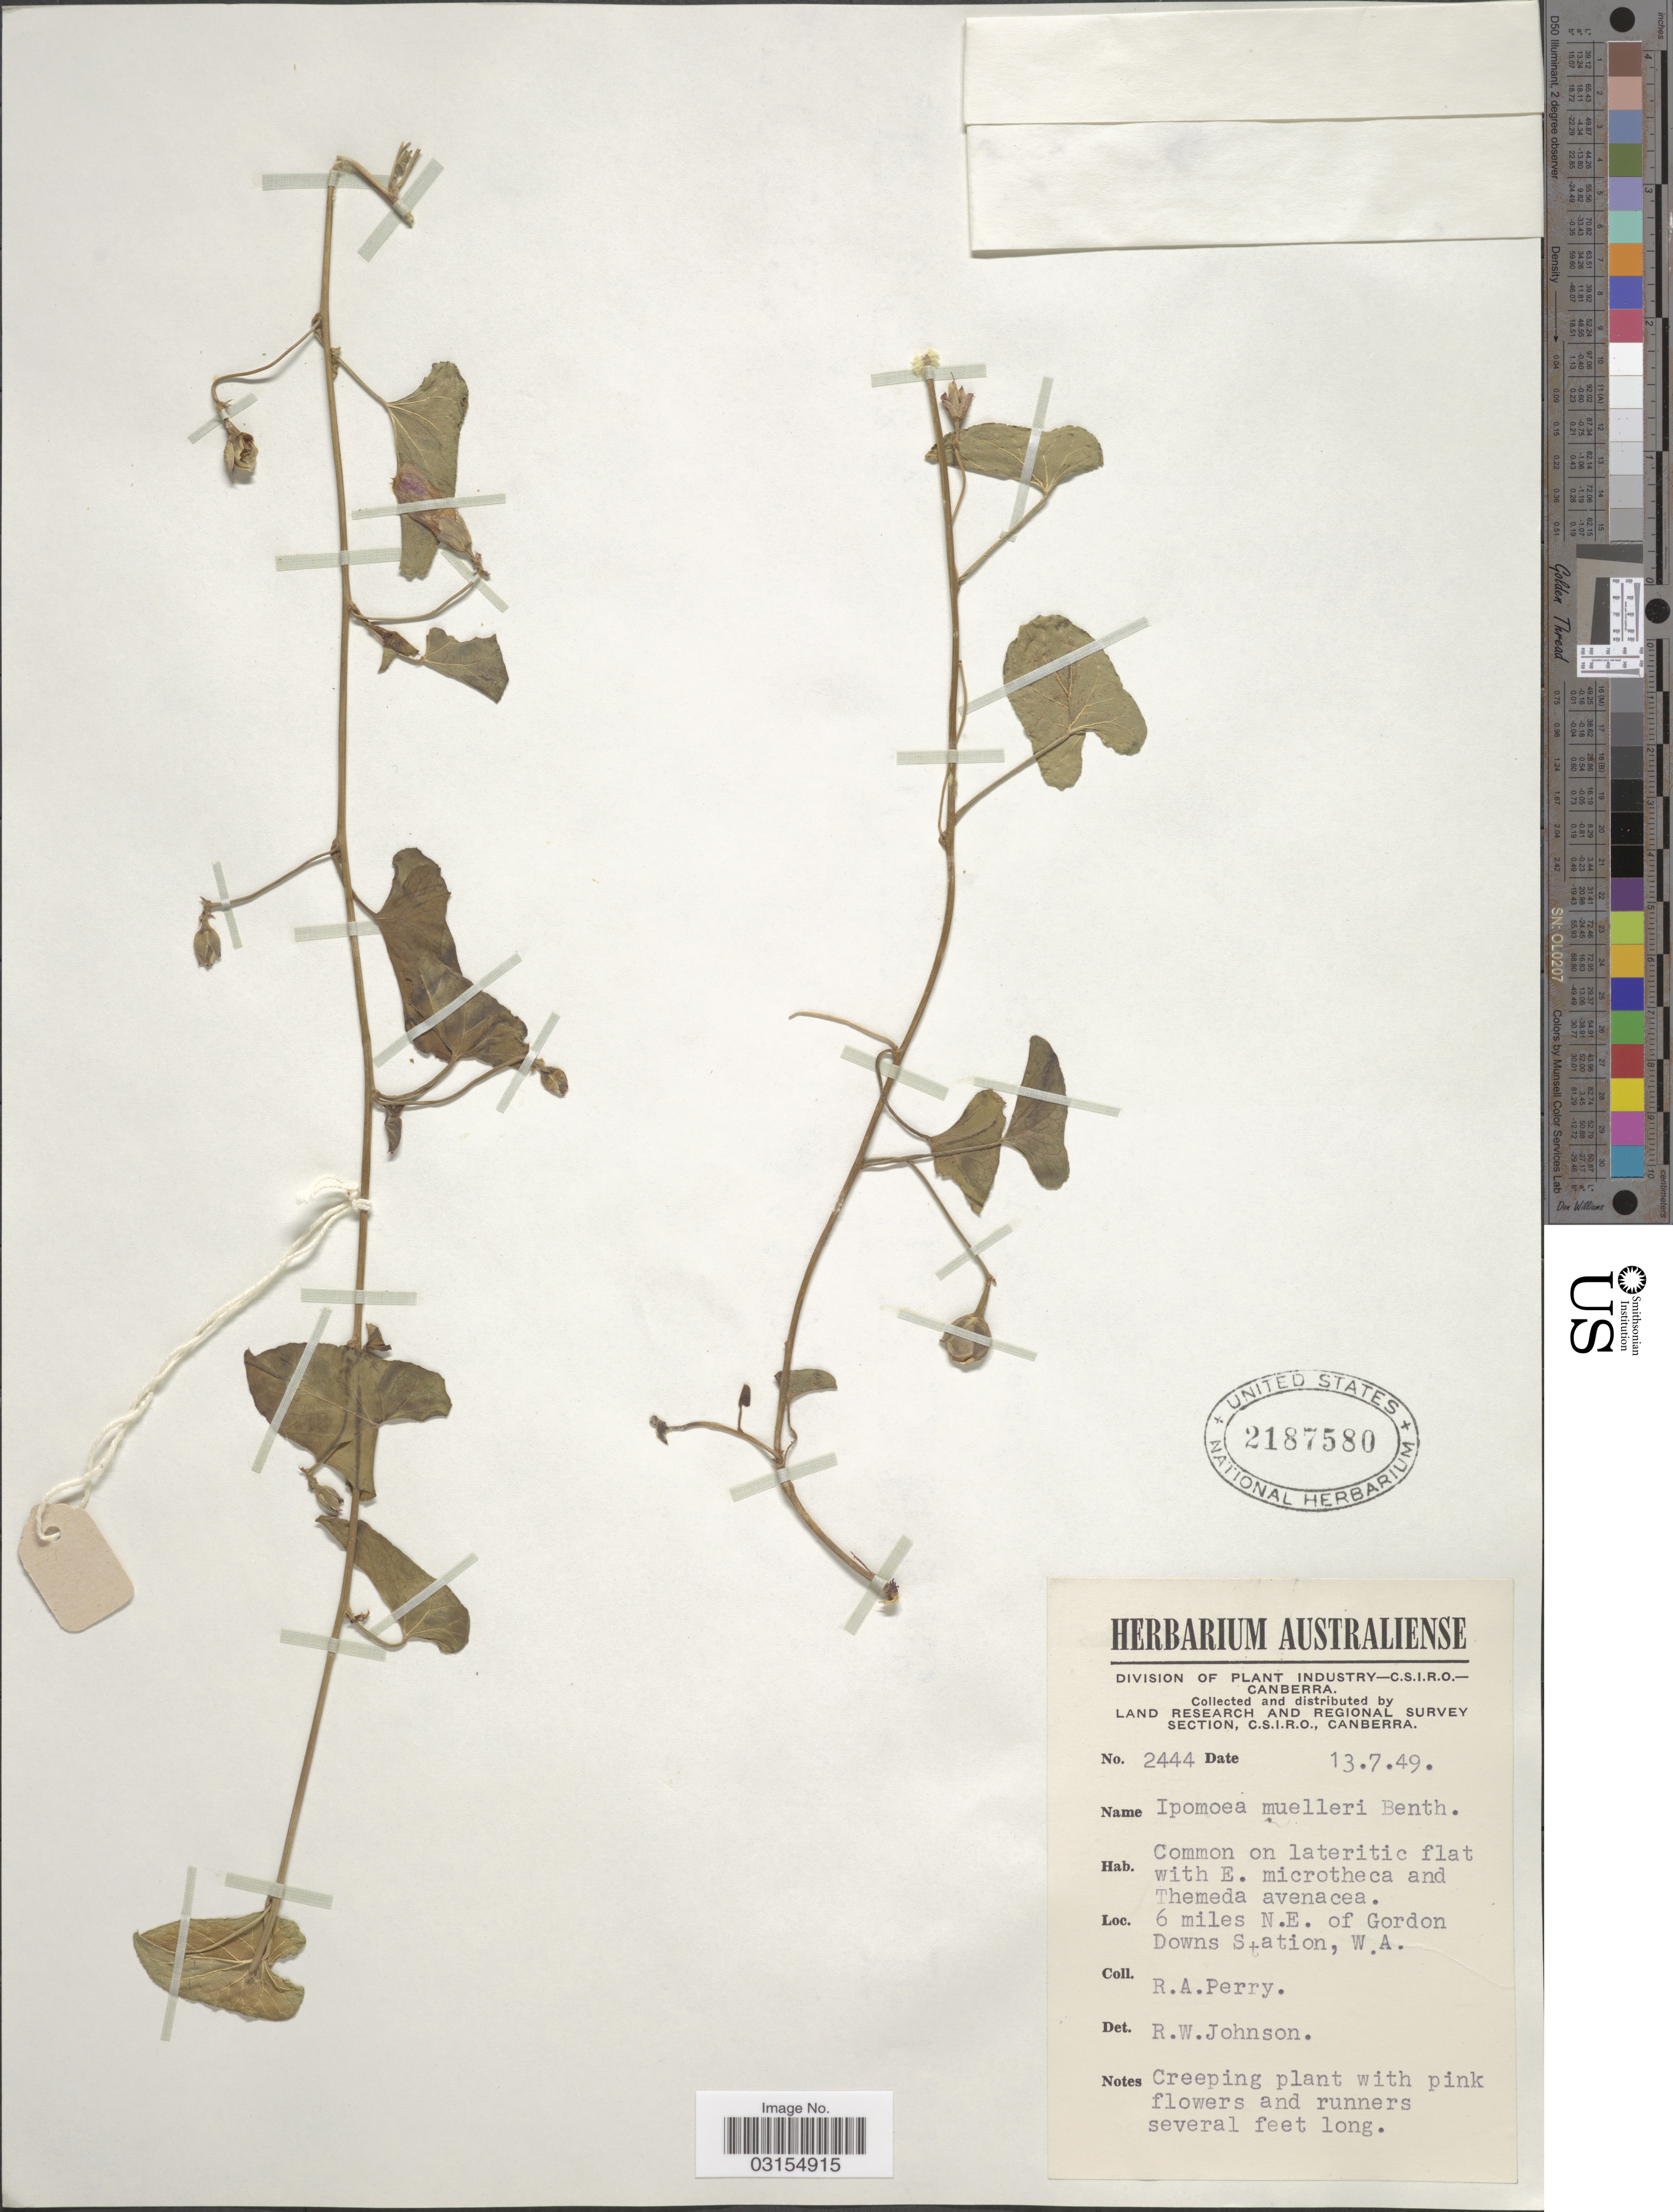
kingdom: Plantae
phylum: Tracheophyta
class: Magnoliopsida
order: Solanales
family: Convolvulaceae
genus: Ipomoea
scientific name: Ipomoea muelleri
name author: Benth.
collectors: Perry, R. A.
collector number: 2444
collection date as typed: Transcribed d/m/y: 13/7/49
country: Australia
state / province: Western Australia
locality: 6 miles N.E. of Gordon Downs Station, W. A.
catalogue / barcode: US 2187580